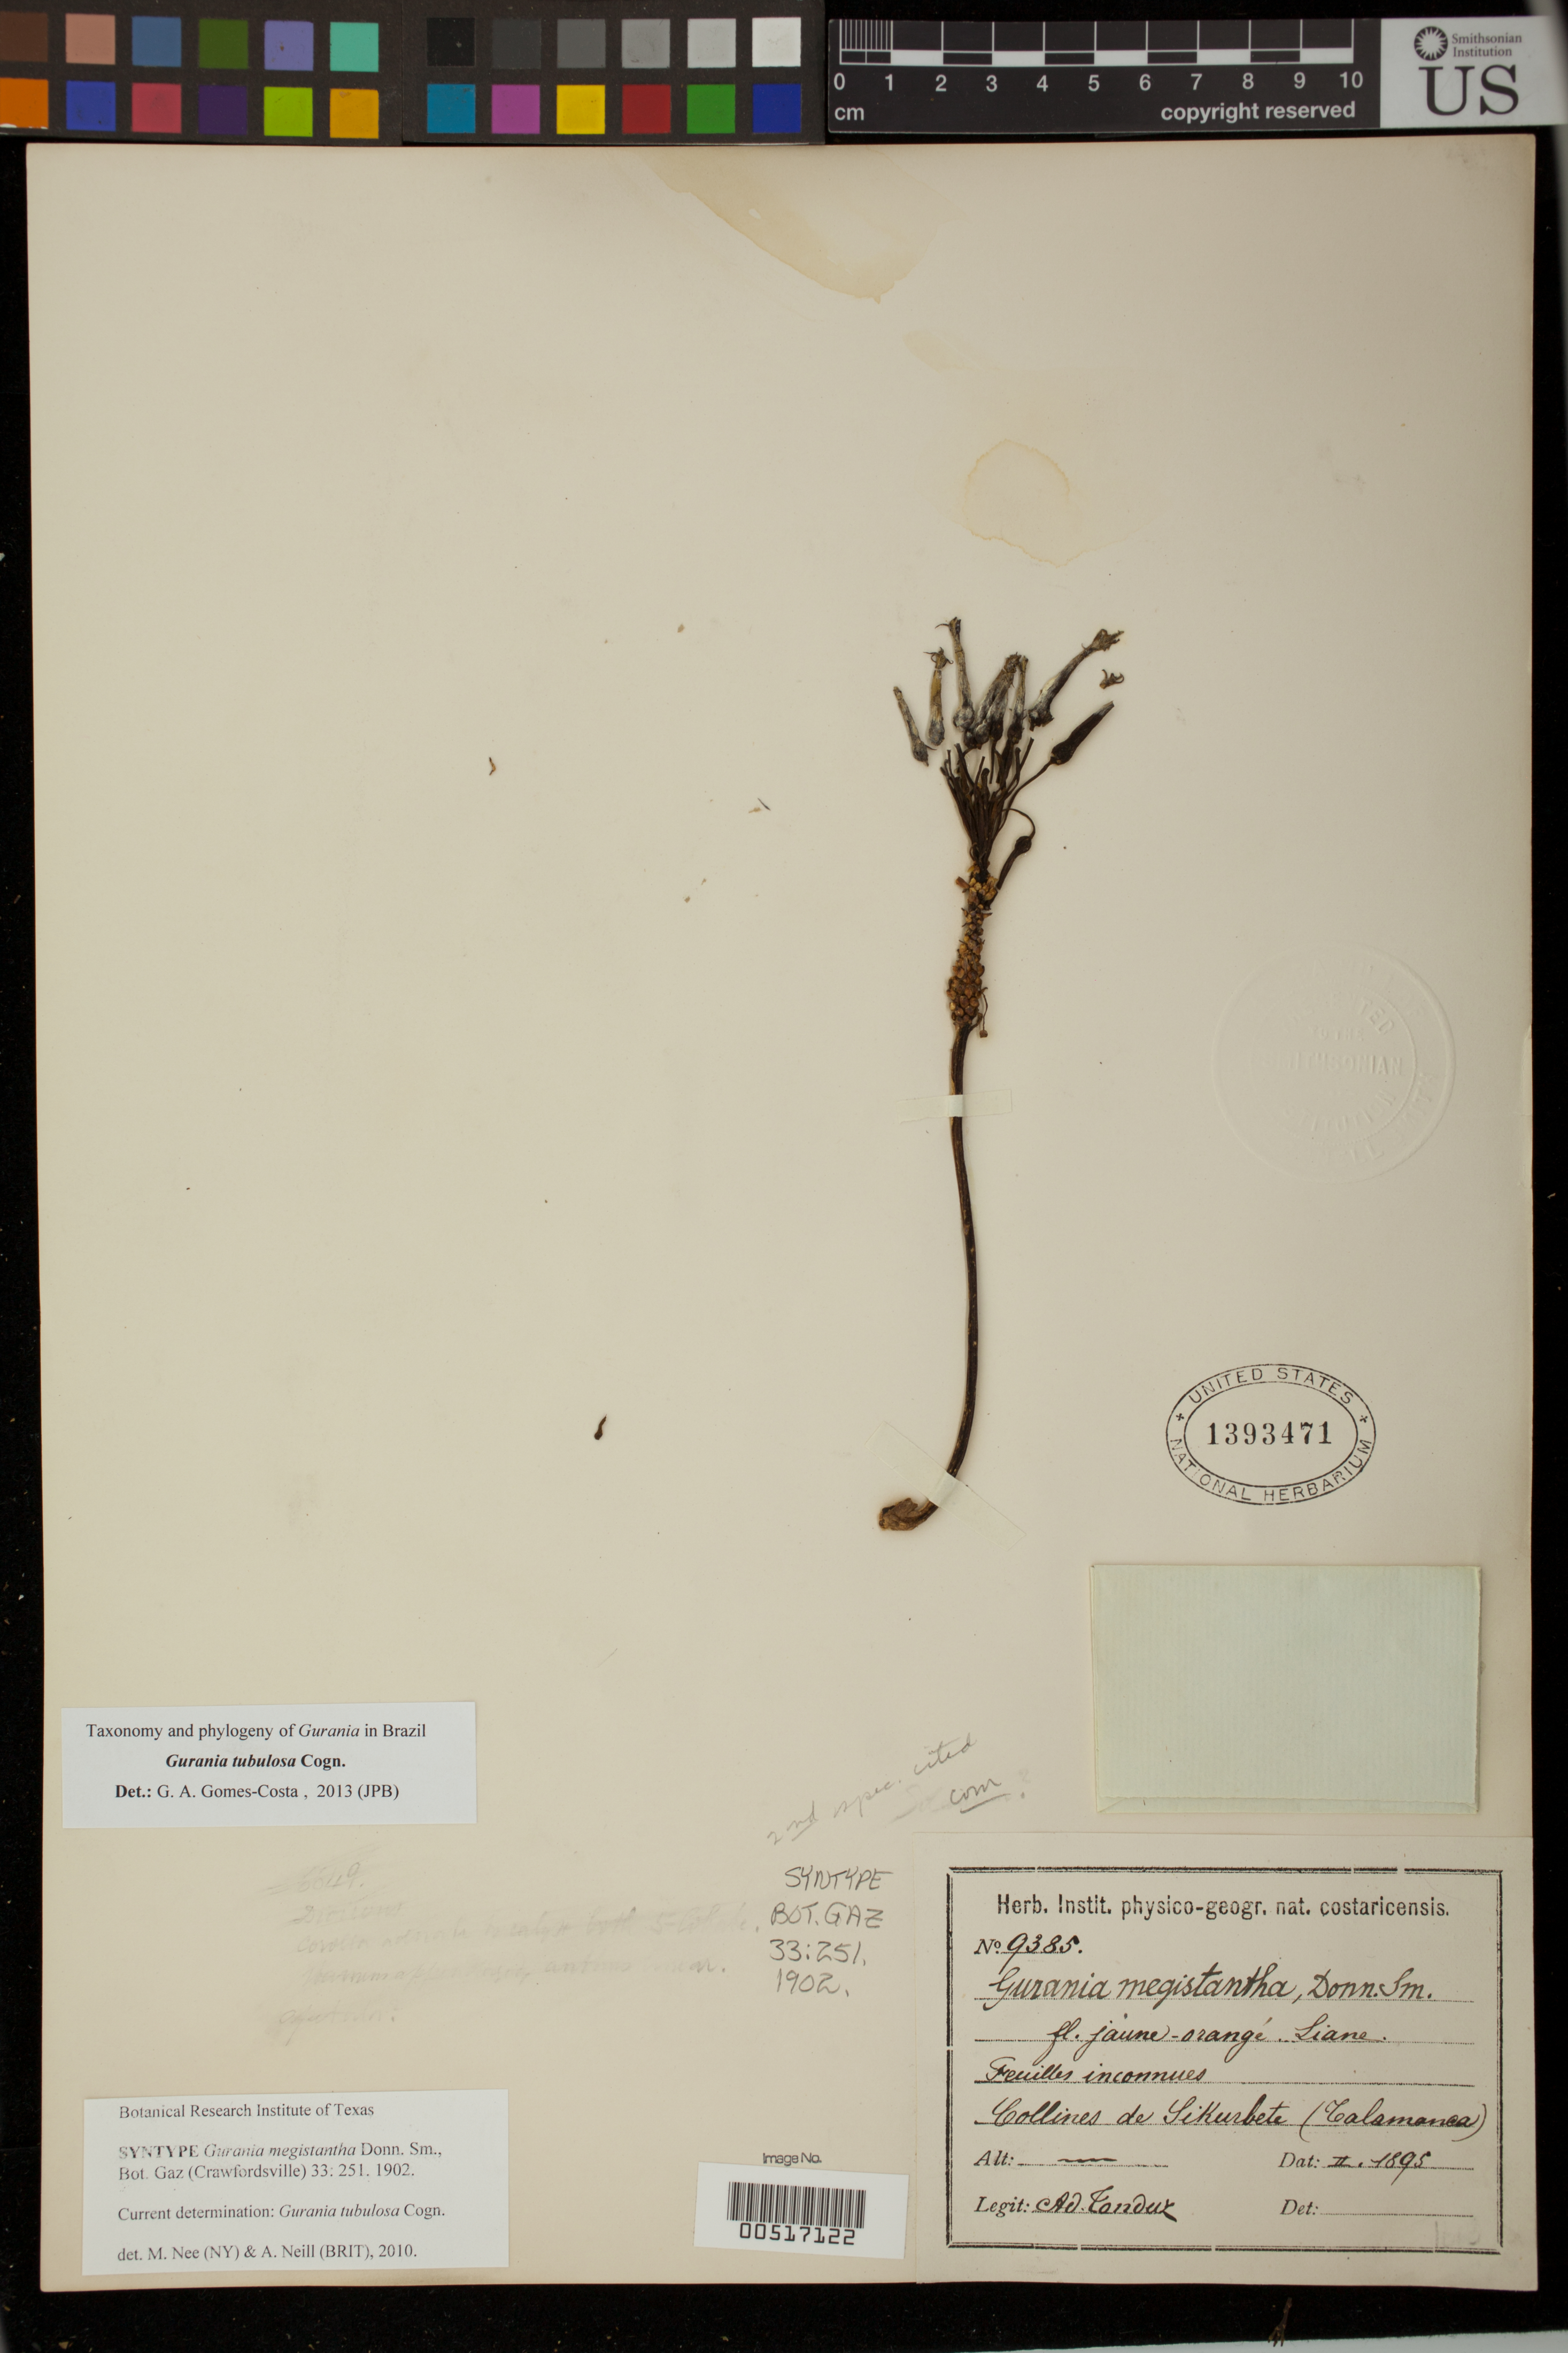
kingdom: Plantae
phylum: Tracheophyta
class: Magnoliopsida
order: Cucurbitales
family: Cucurbitaceae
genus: Gurania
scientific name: Gurania megistantha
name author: Donn. Sm.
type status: Syntype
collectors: A. Tonduz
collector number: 9385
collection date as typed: Feb 1895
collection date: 1895-02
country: Costa Rica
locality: Collines de Sikurbete, Talamanca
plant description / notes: One of 3 sheets (USNH 1393469, 1393470, 1393471) representing 2 different collections received from the John Donnell Smith herbarium.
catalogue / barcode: US 1393471